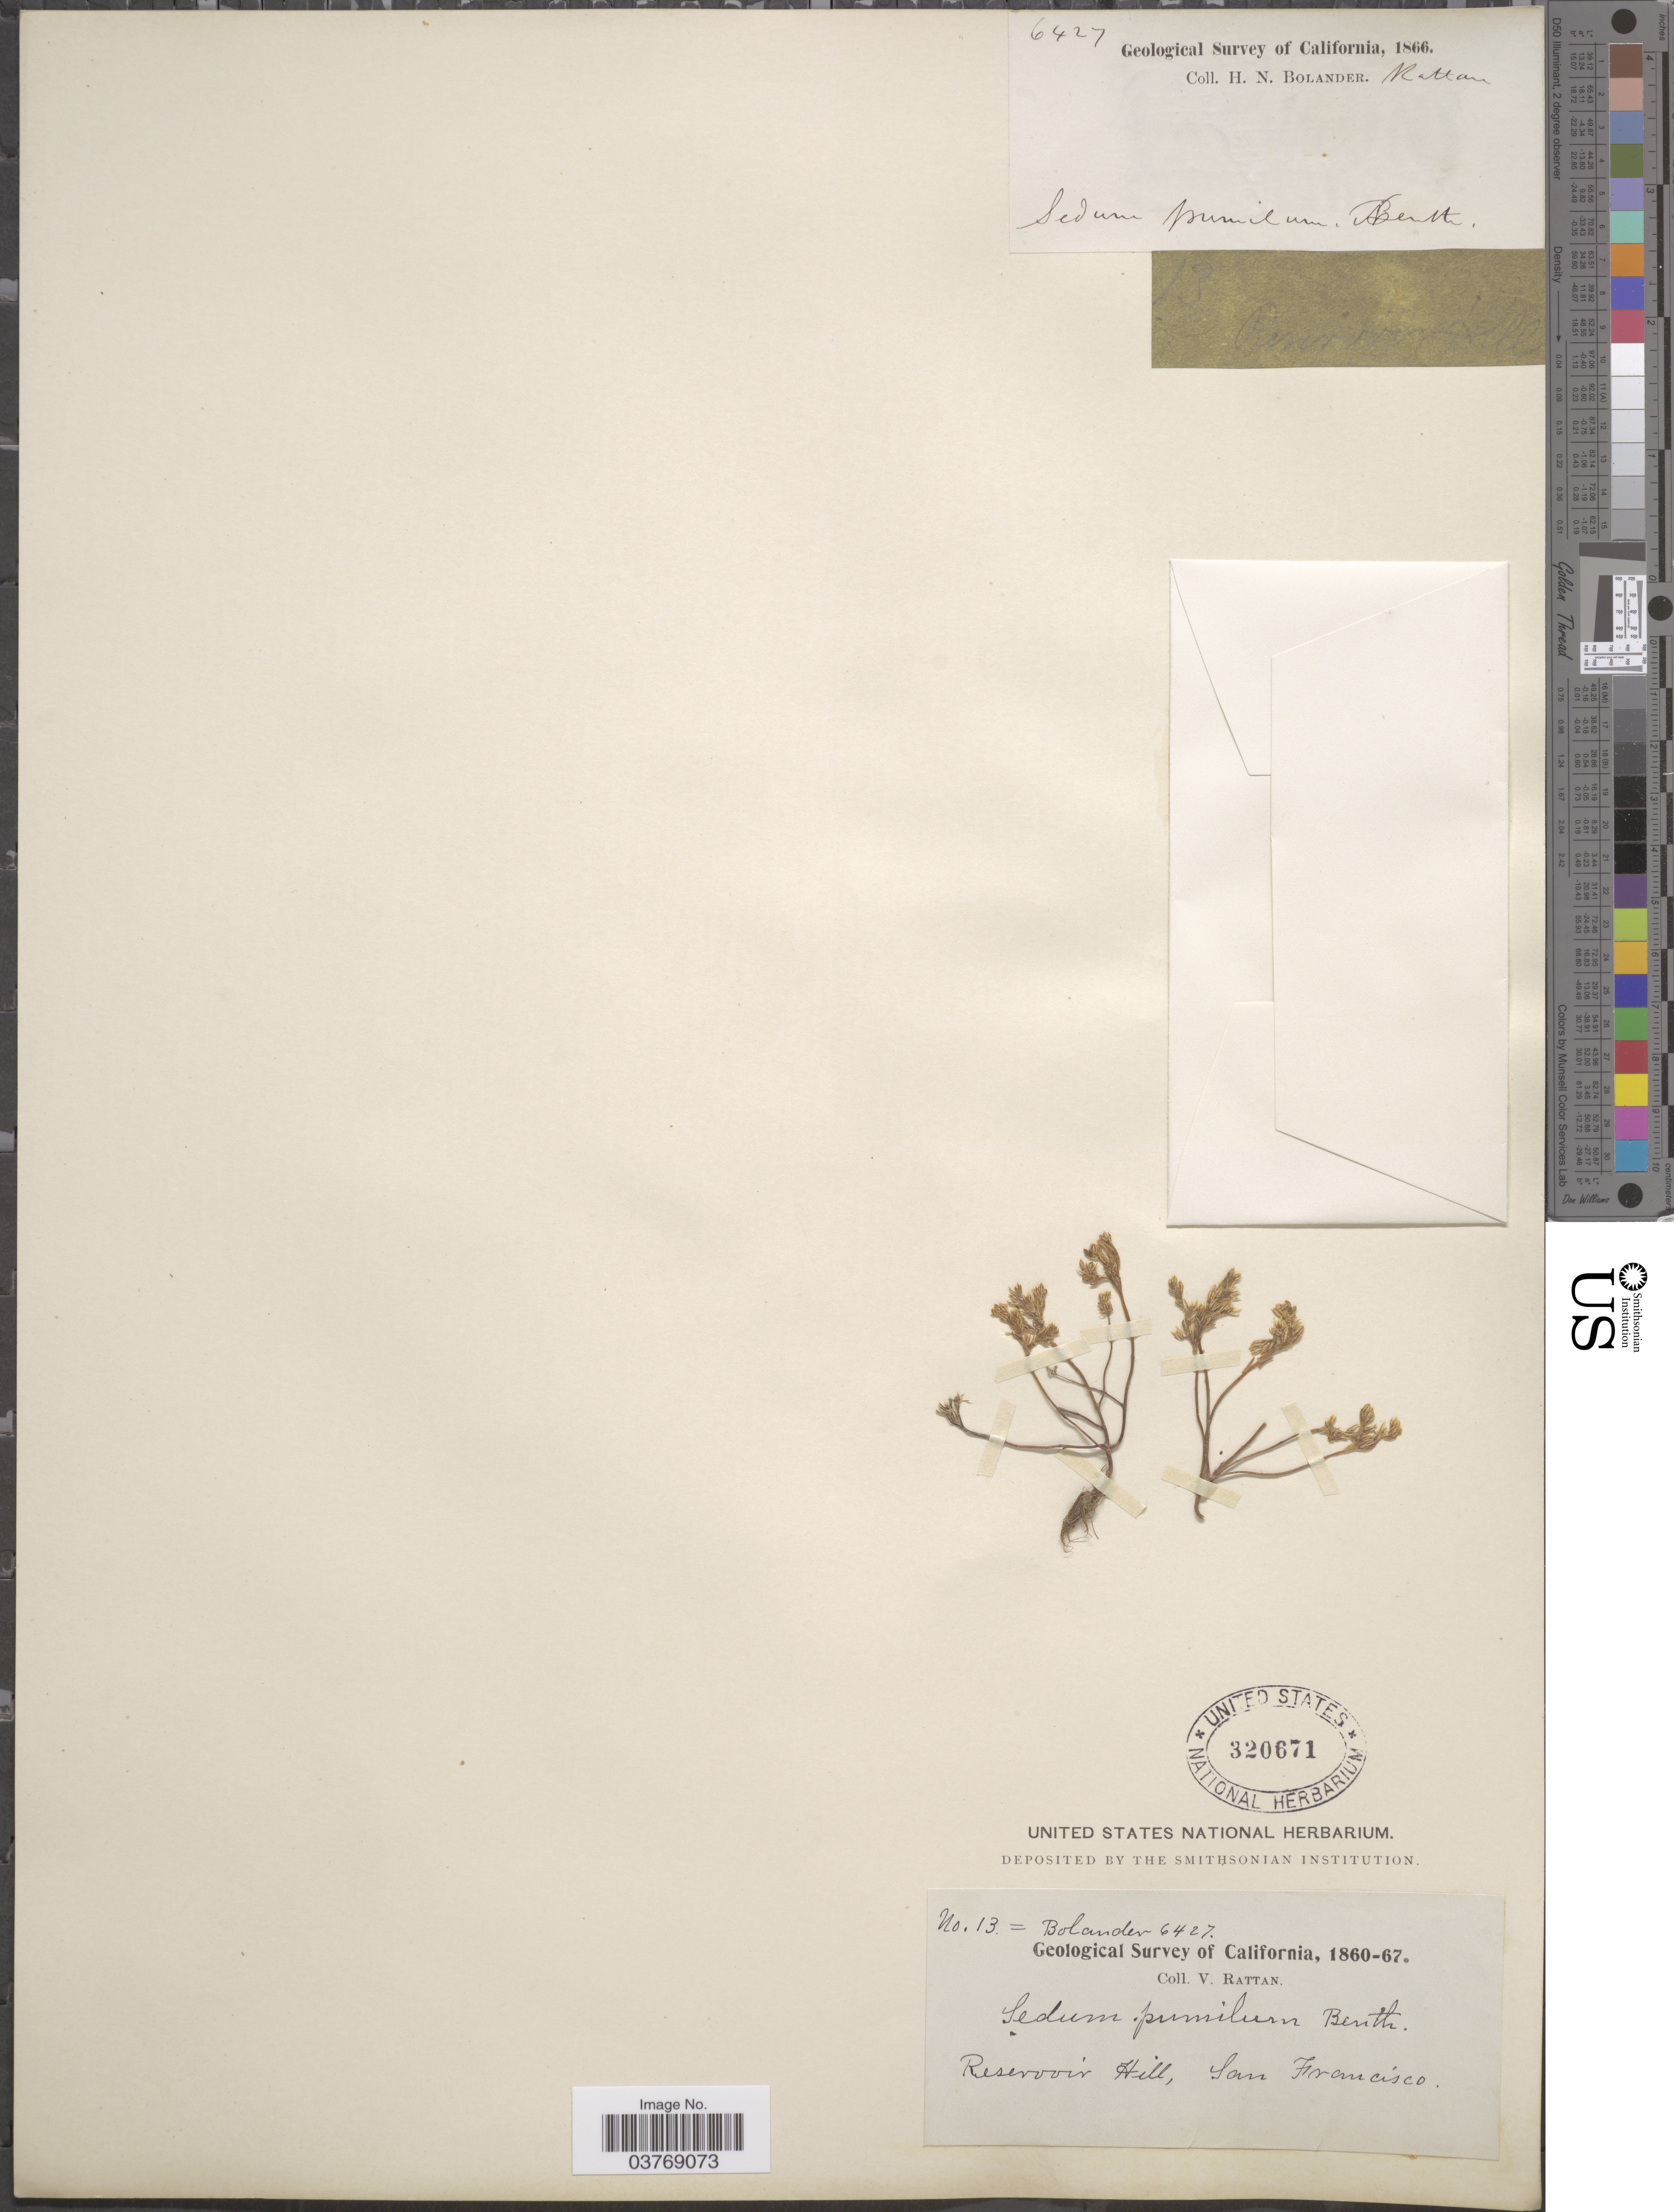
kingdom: Plantae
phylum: Tracheophyta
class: Magnoliopsida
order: Saxifragales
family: Crassulaceae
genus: Sedella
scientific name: Sedella pumila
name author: (Benth.) Britton & Rose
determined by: U.S. National Herbarium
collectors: V. Rattan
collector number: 13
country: United States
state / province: California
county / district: San Francisco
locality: Reservoir Hill, San Francisco.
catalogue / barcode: US 320671